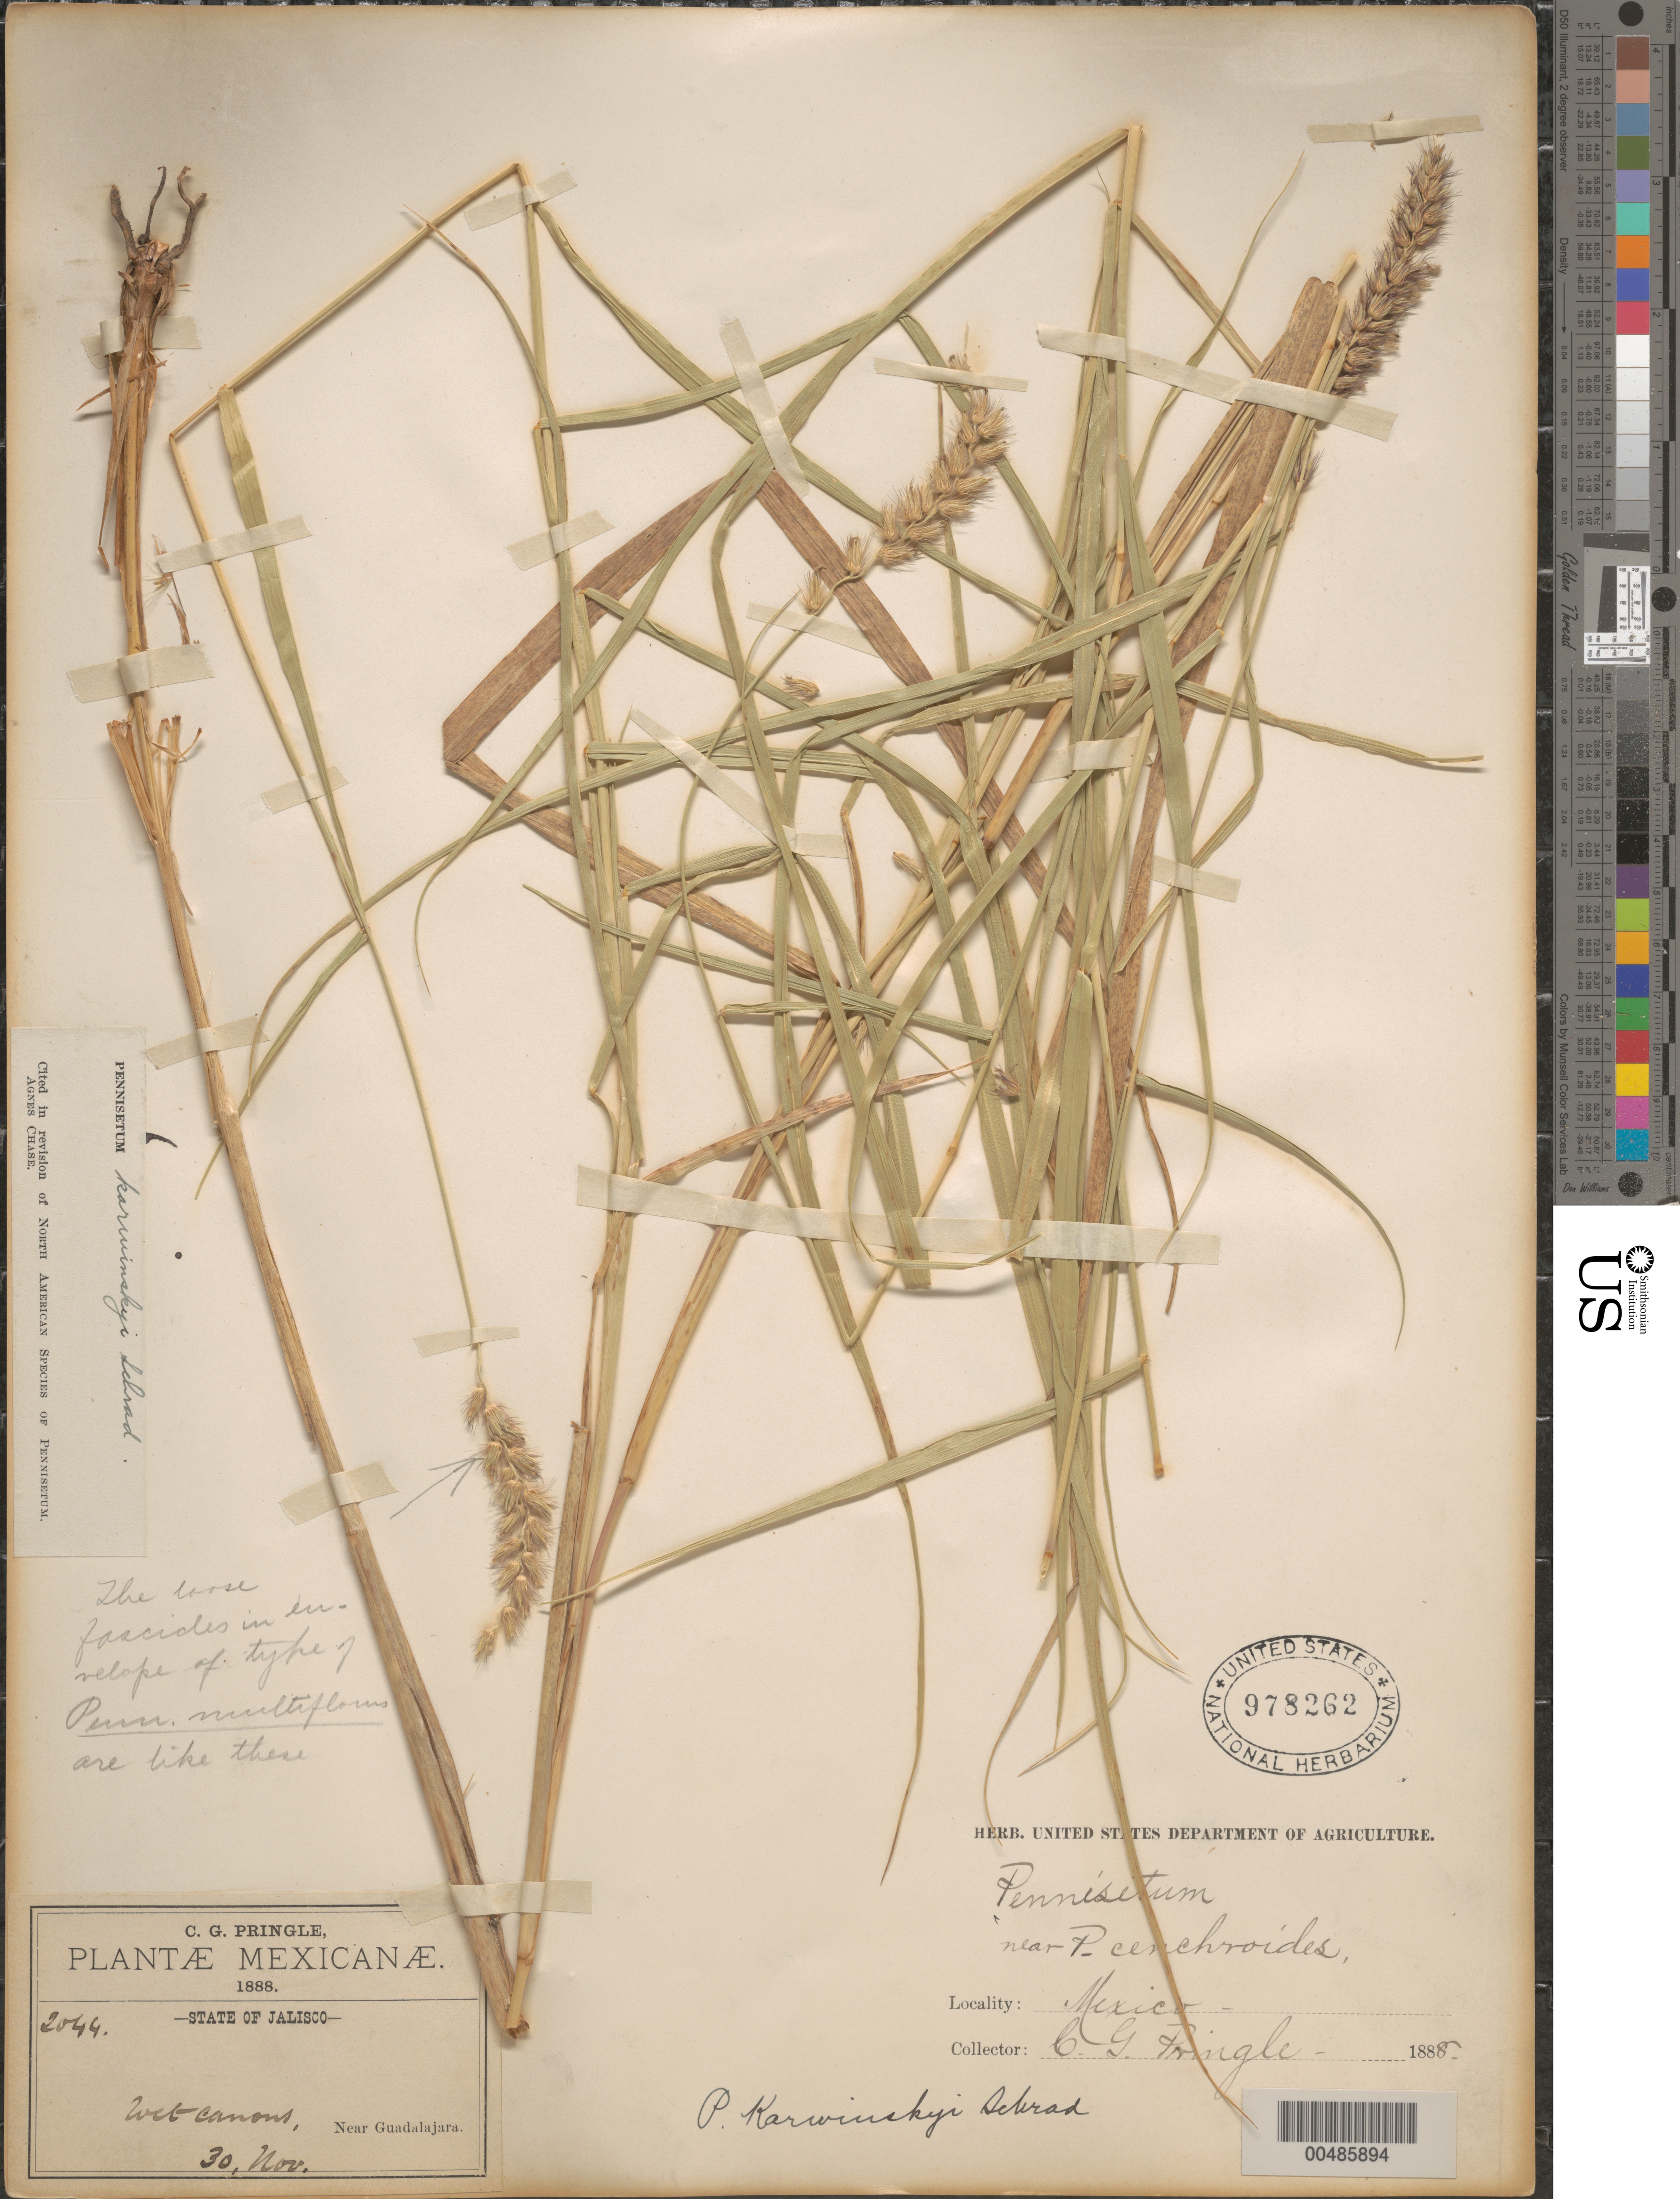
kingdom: Plantae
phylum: Tracheophyta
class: Liliopsida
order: Poales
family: Poaceae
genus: Cenchrus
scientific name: Cenchrus multiflorus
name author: C. Presl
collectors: C. G. Pringle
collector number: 2044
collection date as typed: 30 Nov 1888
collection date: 1888-11-30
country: Mexico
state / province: Jalisco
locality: Near Guadalajara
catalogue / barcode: US 978262